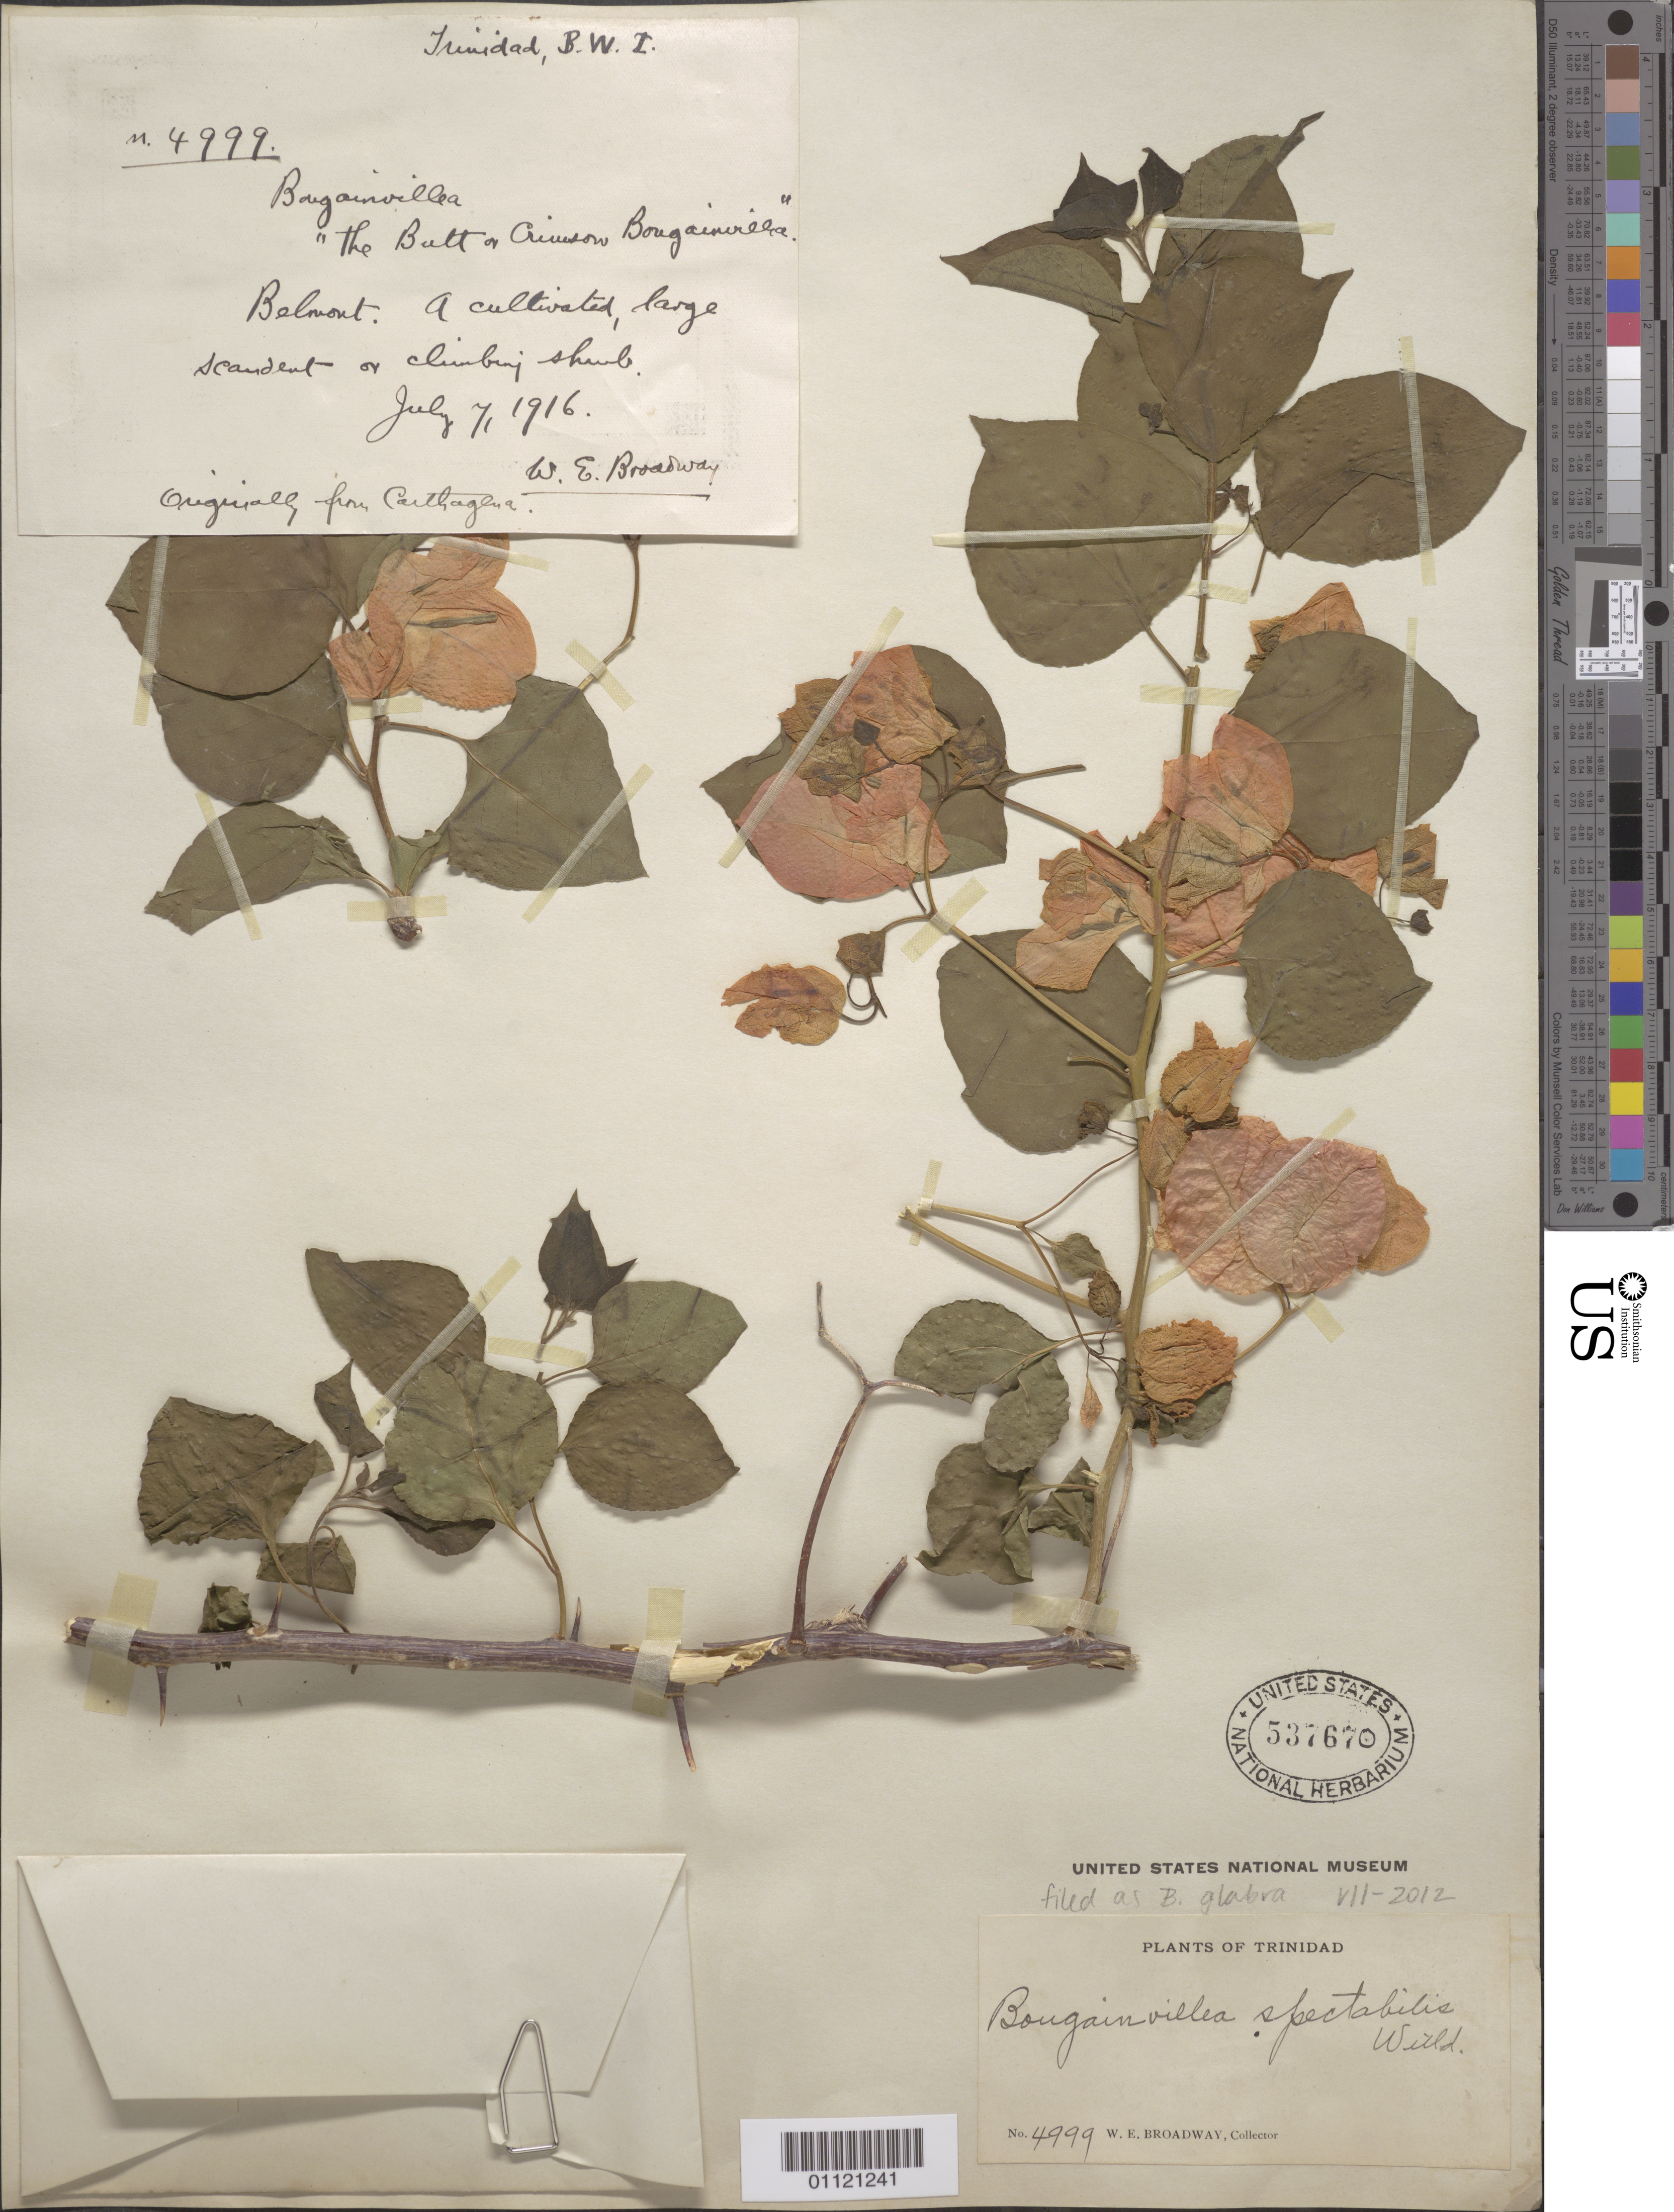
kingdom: Plantae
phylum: Tracheophyta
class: Magnoliopsida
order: Caryophyllales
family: Nyctaginaceae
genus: Bougainvillea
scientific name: Bougainvillea glabra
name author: Choisy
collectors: W. E. Broadway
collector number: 4999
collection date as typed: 07 Jul 1916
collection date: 1916-07-07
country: Trinidad and Tobago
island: Trinidad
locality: Belmont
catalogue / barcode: US 537670